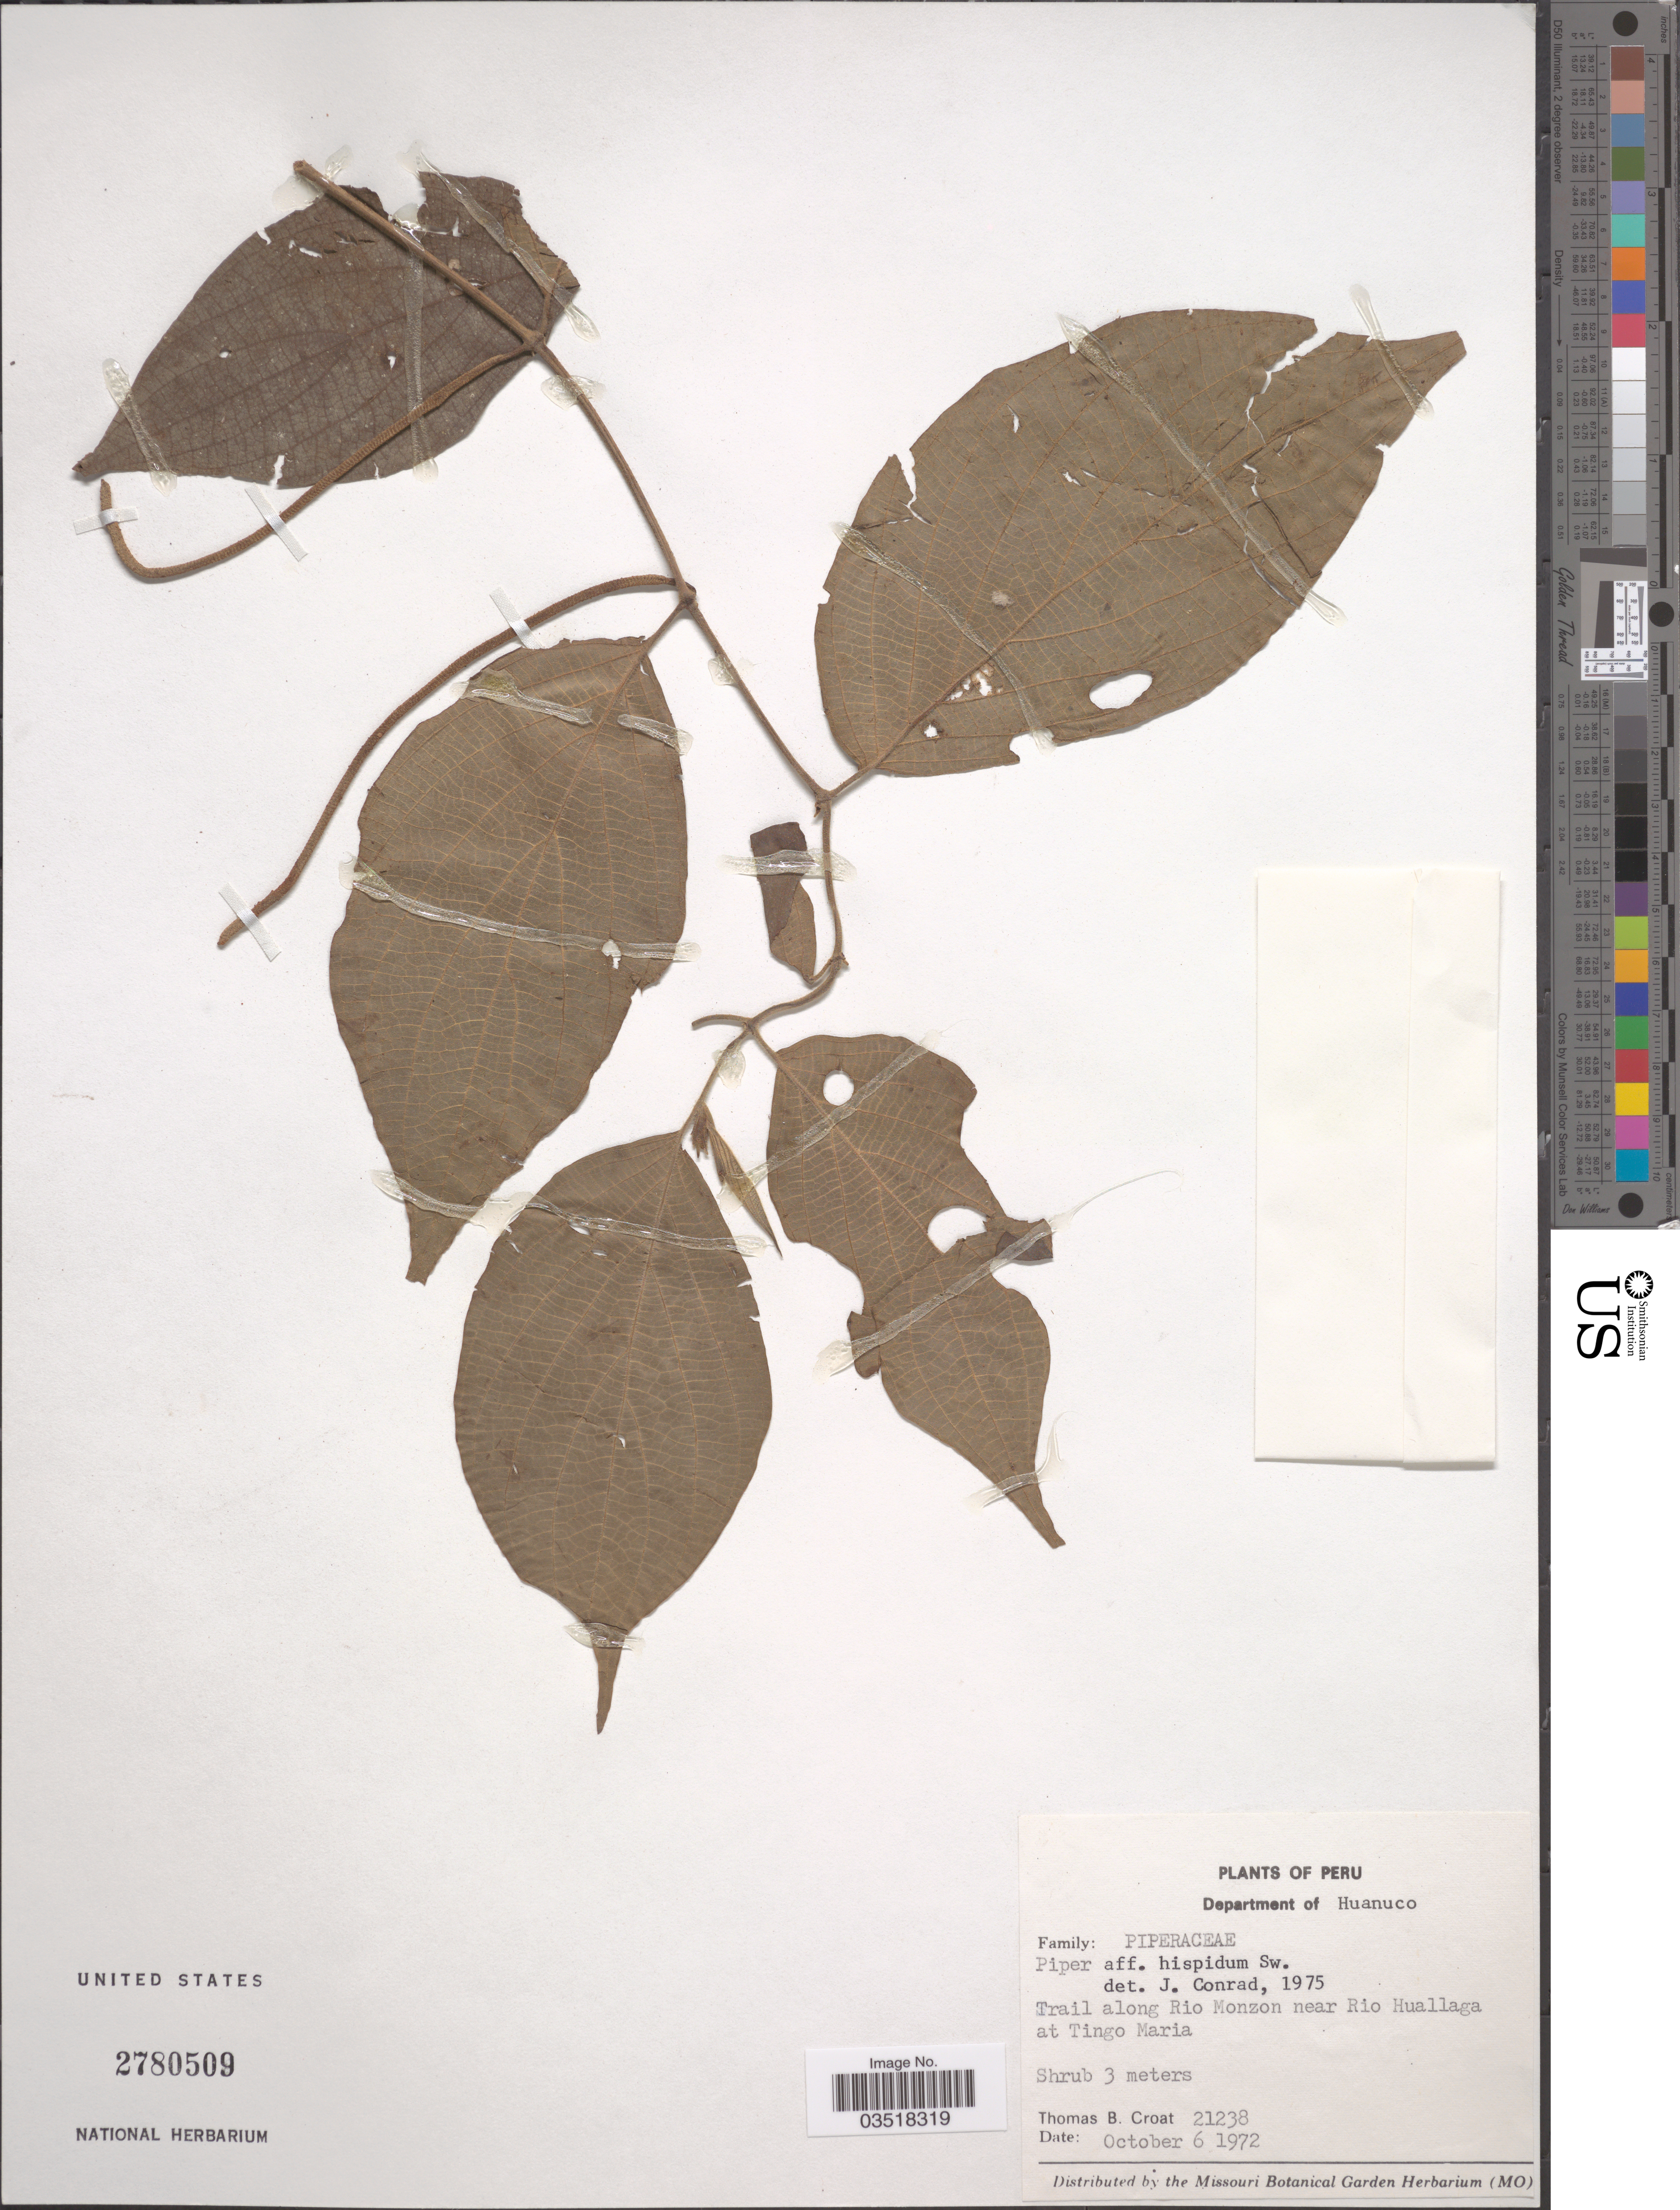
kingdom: Plantae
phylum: Tracheophyta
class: Magnoliopsida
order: Piperales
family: Piperaceae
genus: Piper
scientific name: Piper hispidum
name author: Sw.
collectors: T. B. Croat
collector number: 21238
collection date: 1972-10-06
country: Peru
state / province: Huánuco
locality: Department of Huanuco. Trail along Rio Monzon near Rio Huallaga at Tingo Maria.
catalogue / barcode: US 2780509